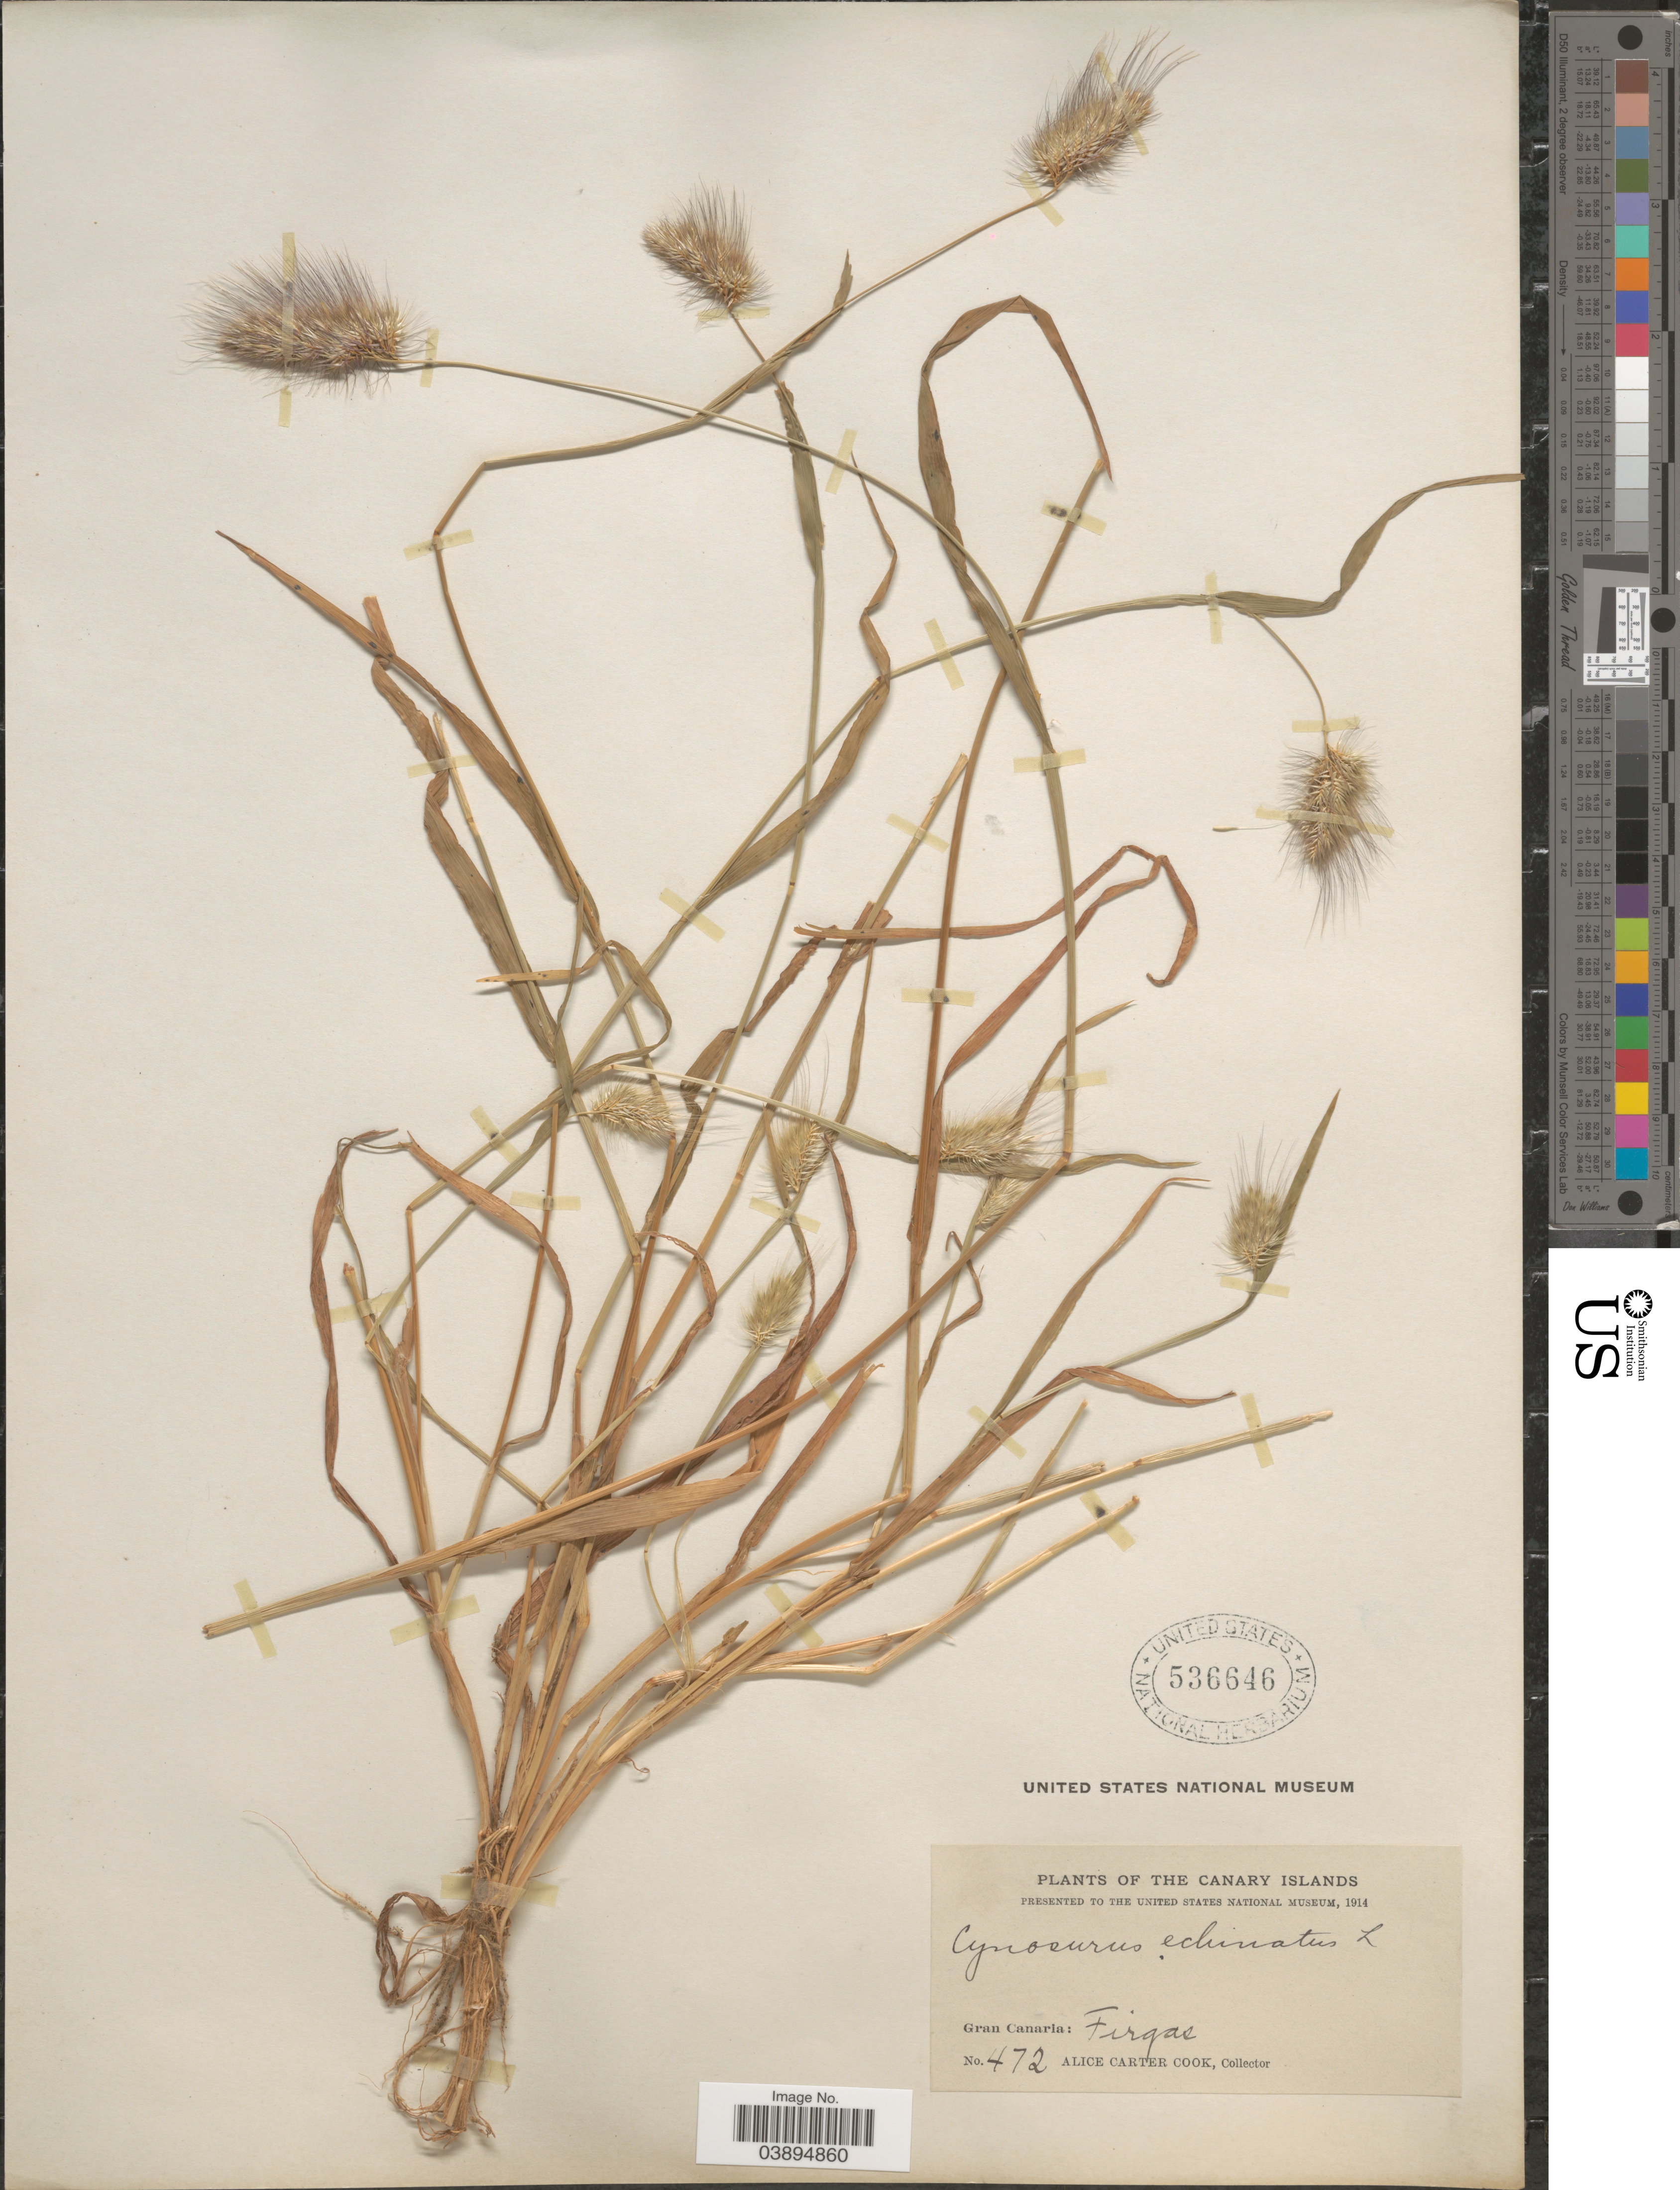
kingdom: Plantae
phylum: Tracheophyta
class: Liliopsida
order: Poales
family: Poaceae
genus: Cynosurus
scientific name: Cynosurus echinatus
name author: L.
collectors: Alice C. Cook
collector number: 472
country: Spain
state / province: Canarias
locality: Canary Islands. Gran Canaria: Firgas.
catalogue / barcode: US 536646